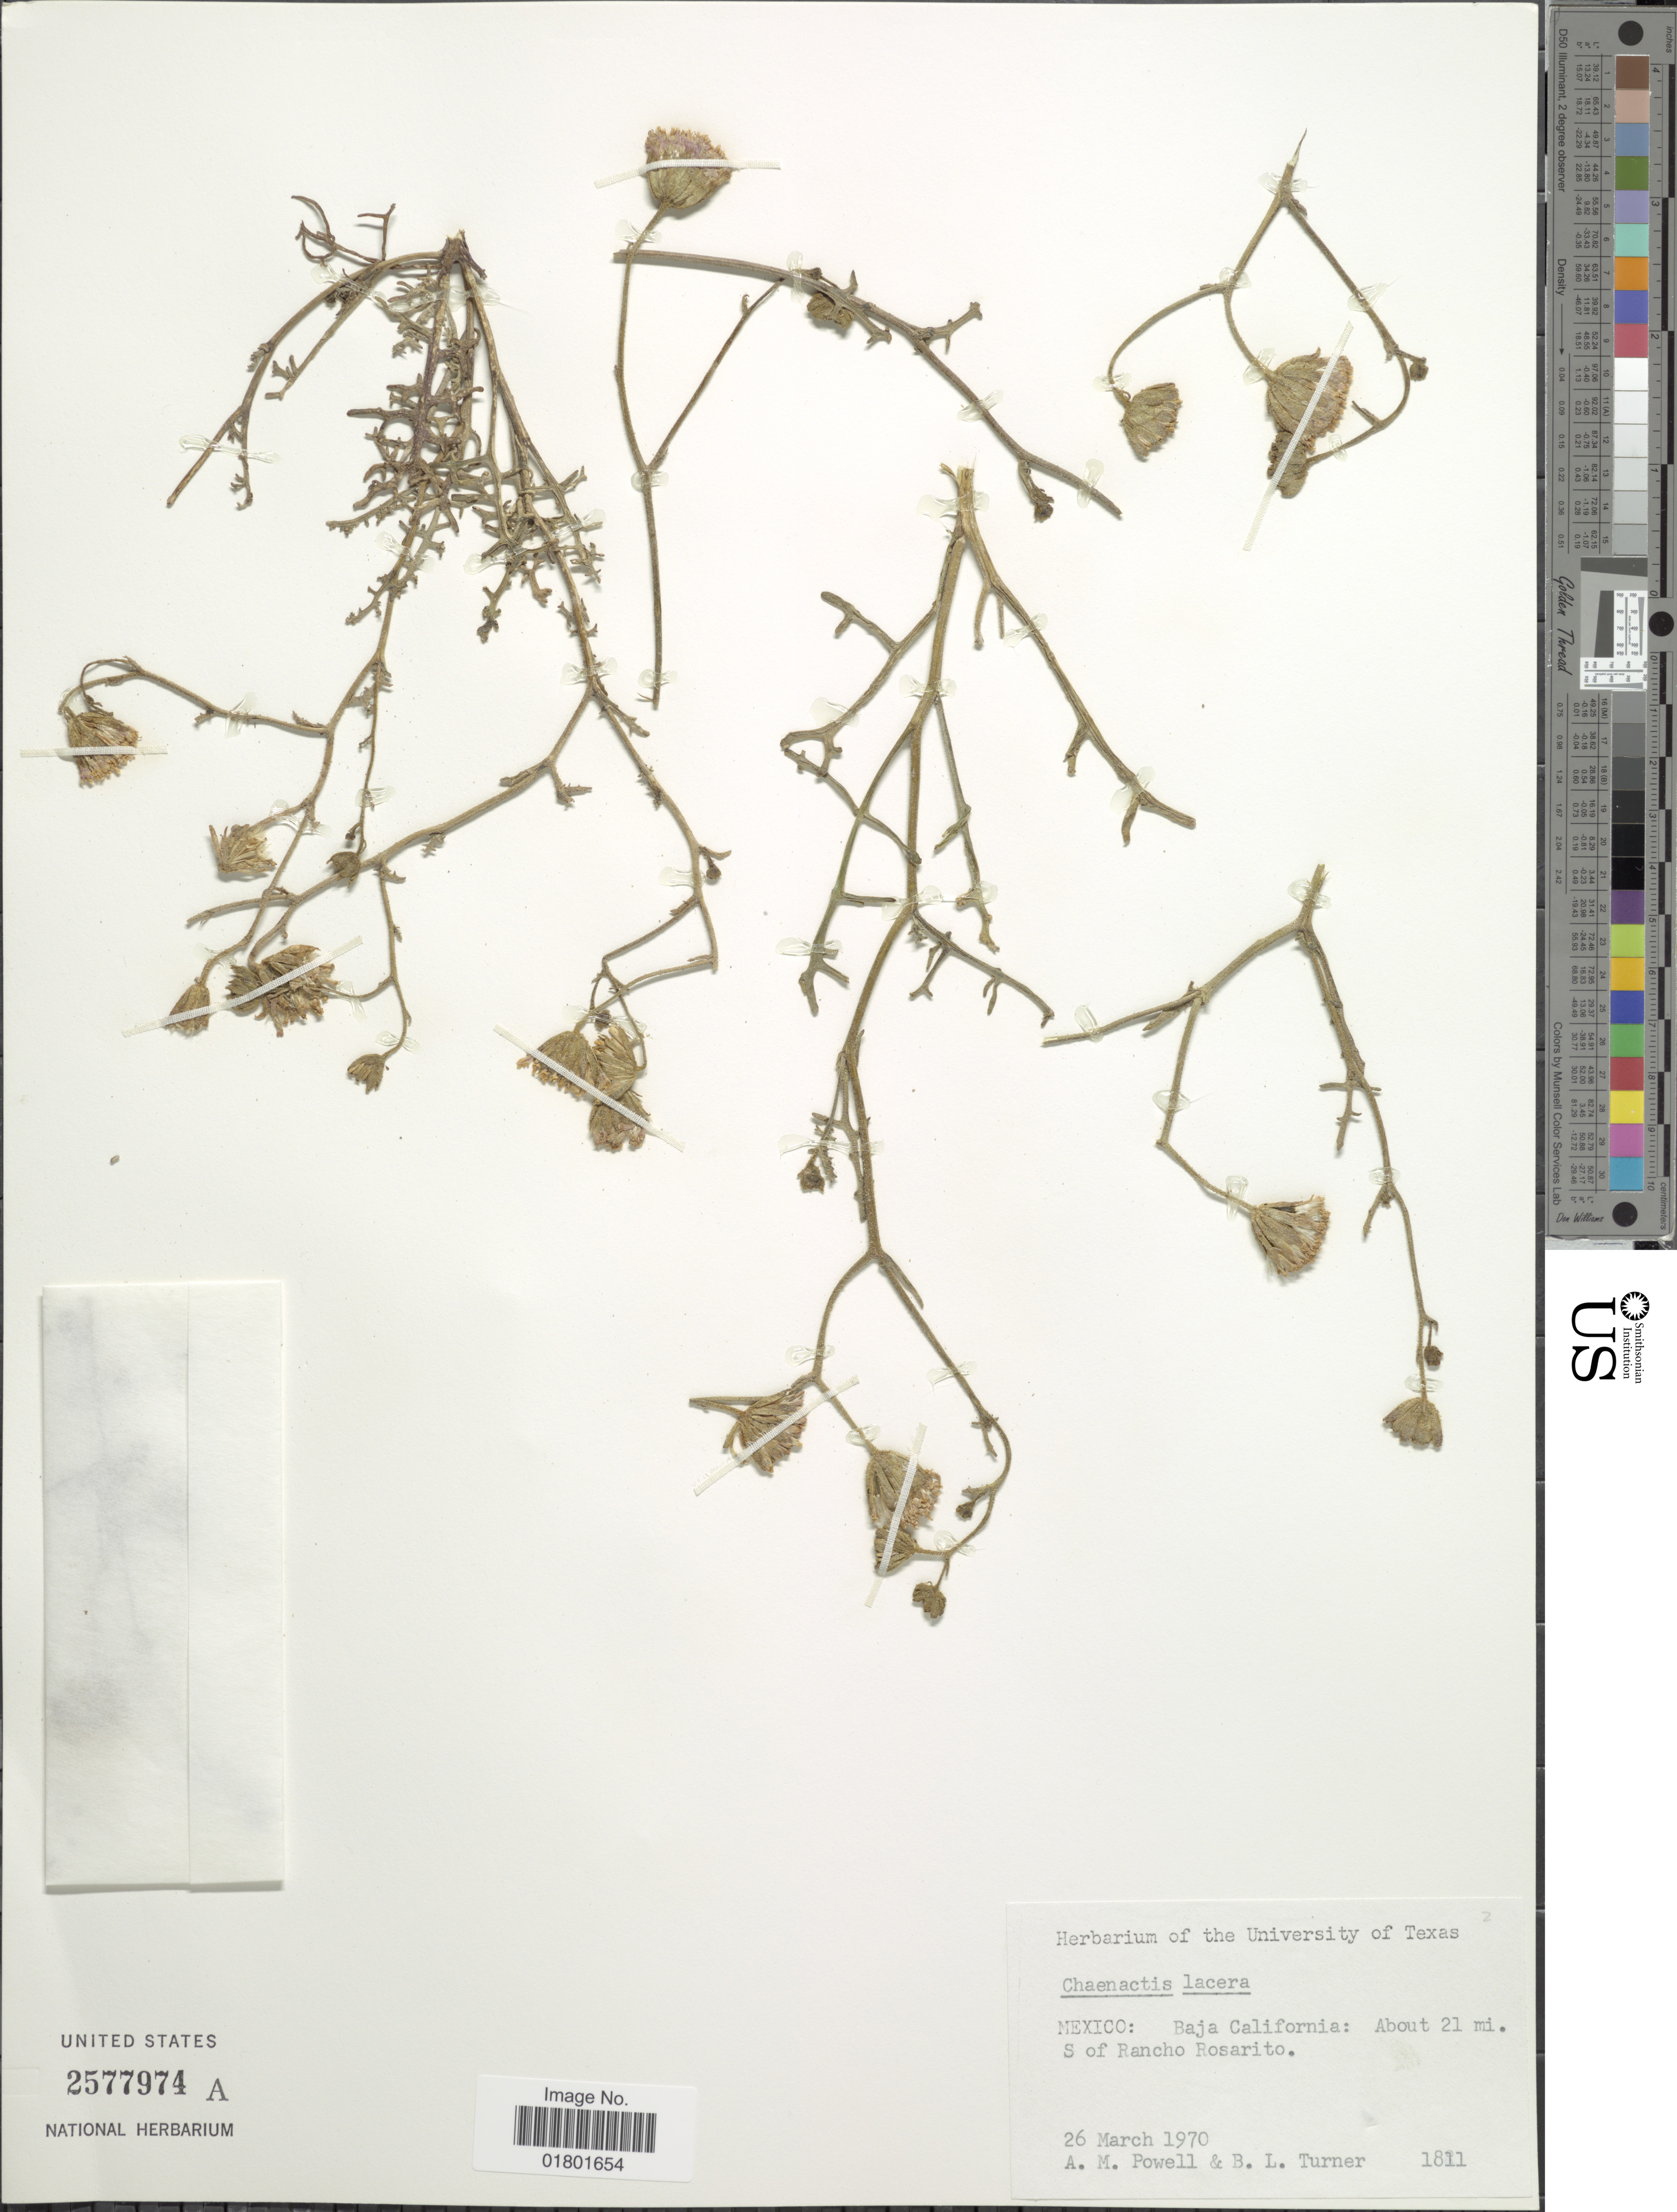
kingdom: Plantae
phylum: Tracheophyta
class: Magnoliopsida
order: Asterales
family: Asteraceae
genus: Chaenactis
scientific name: Chaenactis lacera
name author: Greene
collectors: A. M. Powell & B. L. Turner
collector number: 1811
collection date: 1970-03-26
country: Mexico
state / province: Baja California Norte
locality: About 21 mi. S of Rancho Rosarito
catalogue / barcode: US 2577974A